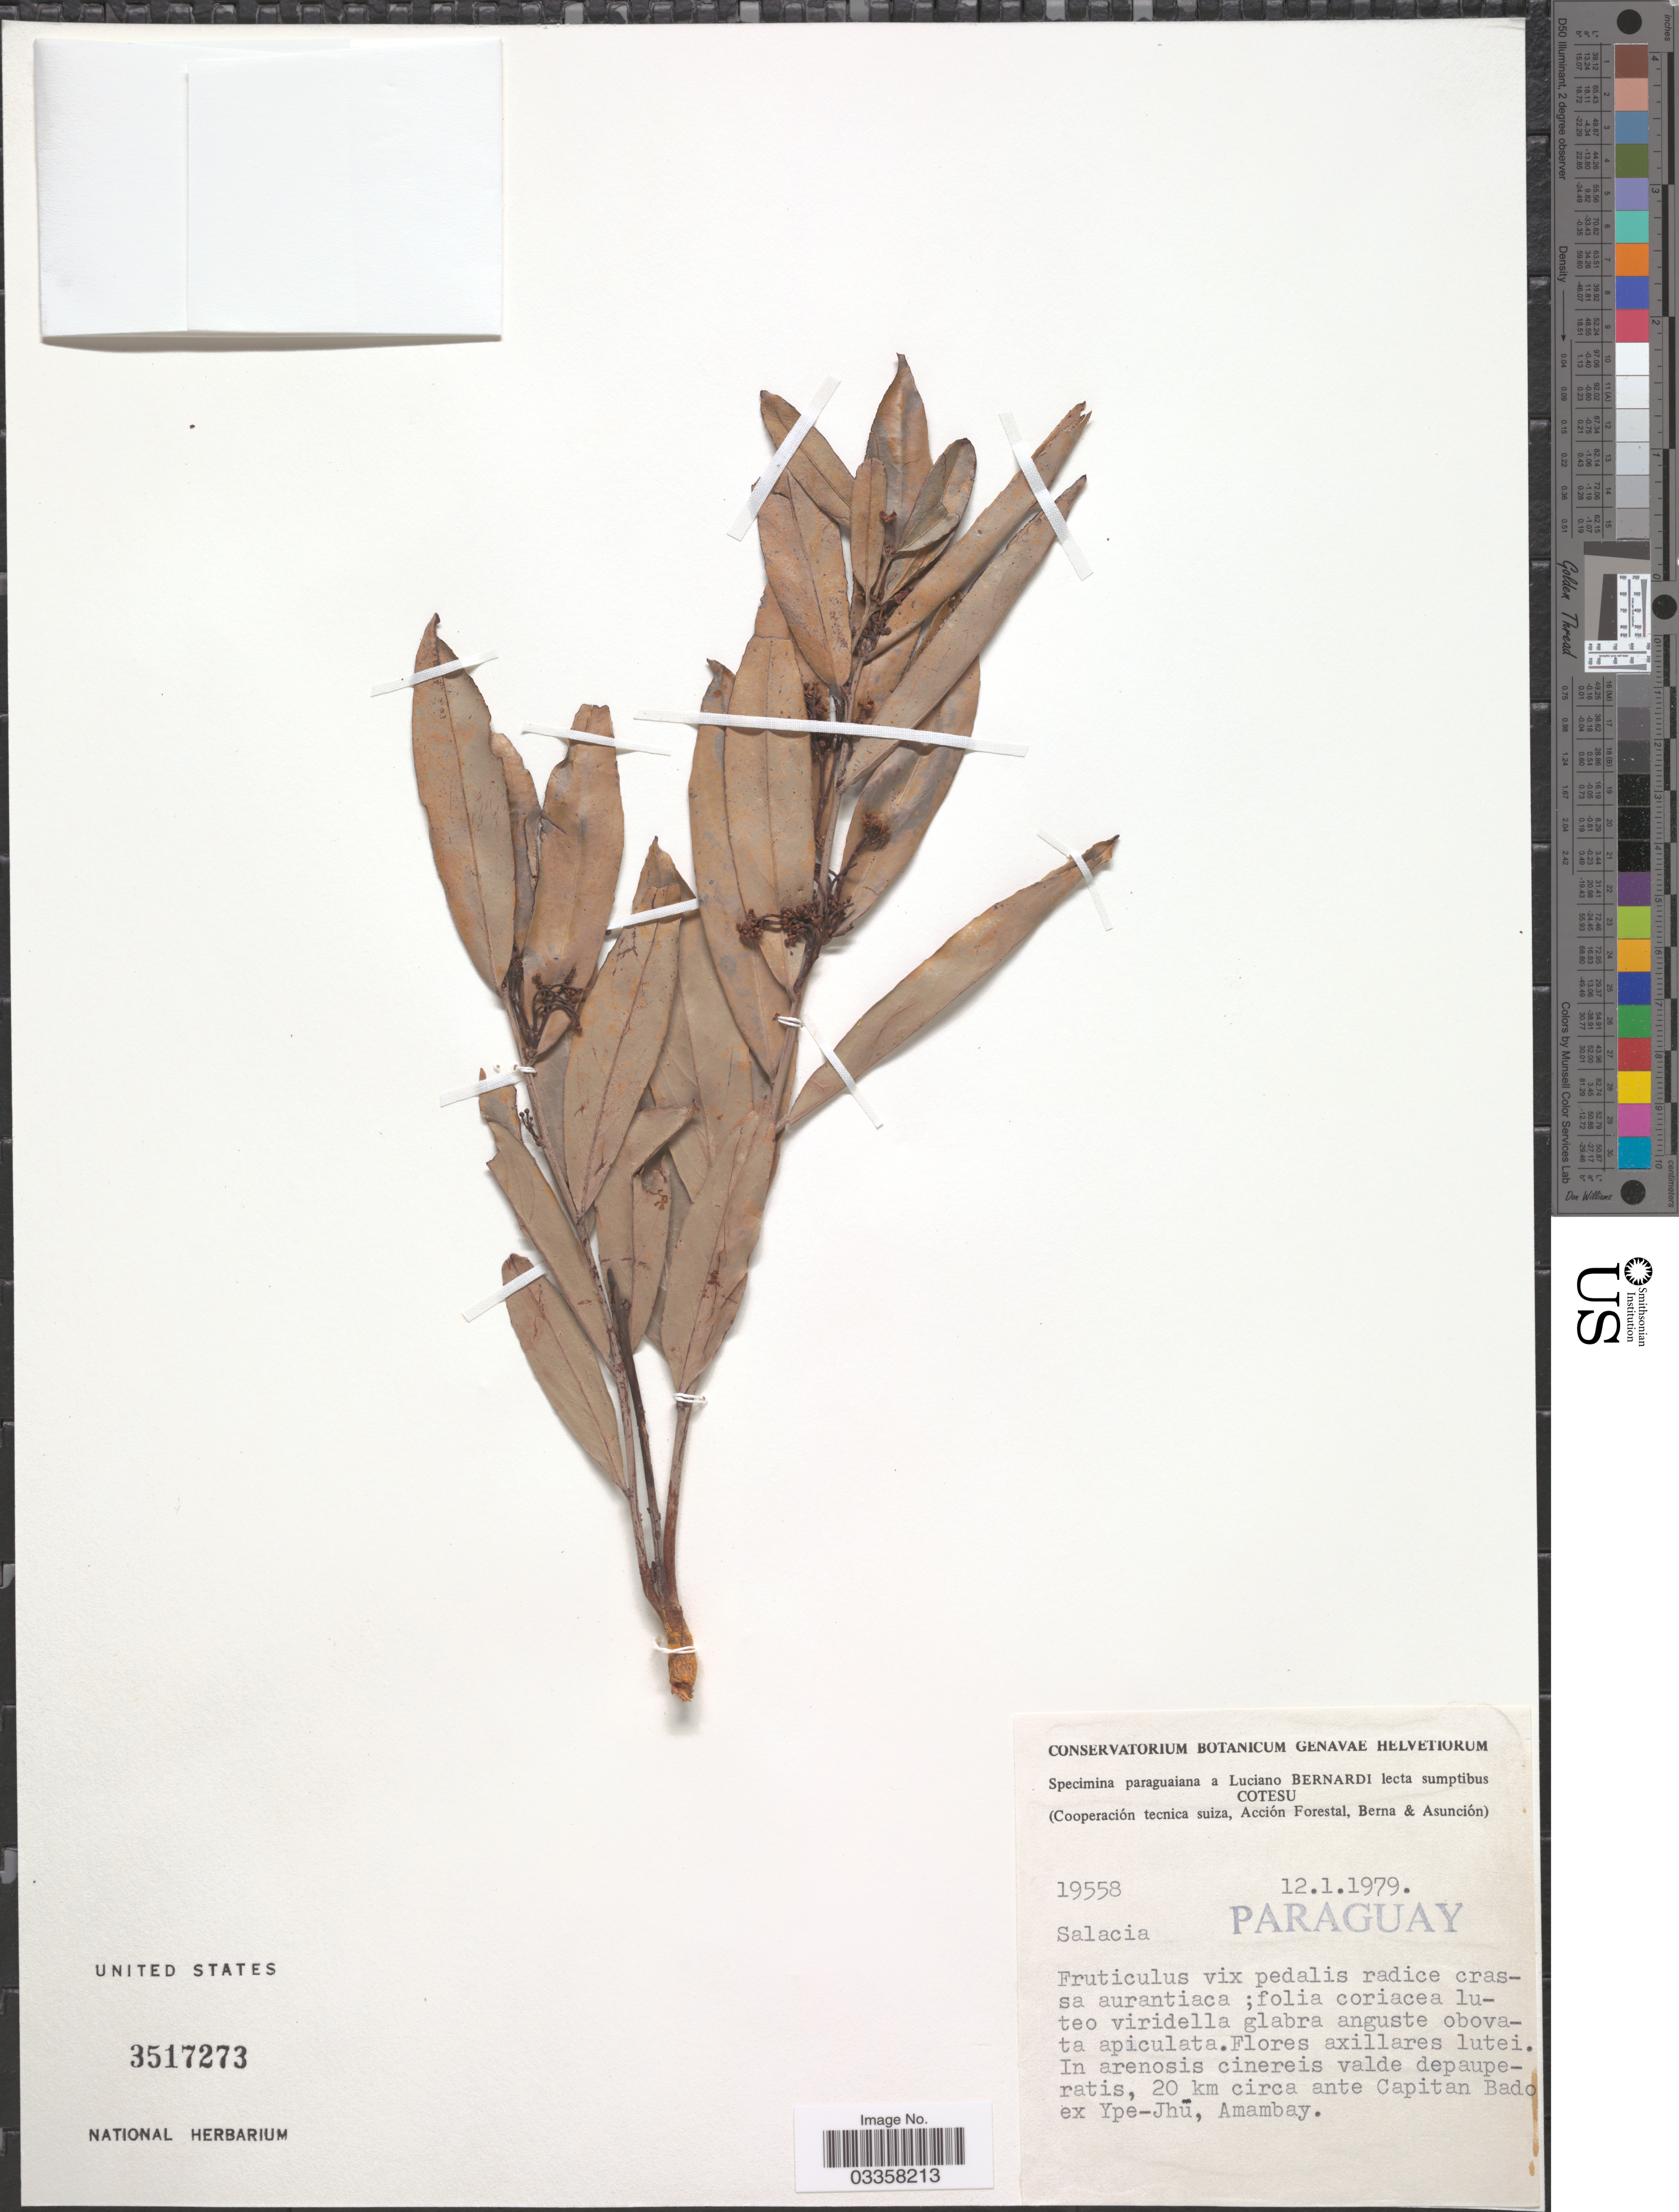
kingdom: Plantae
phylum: Tracheophyta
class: Magnoliopsida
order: Celastrales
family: Celastraceae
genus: Salacia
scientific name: Salacia sp.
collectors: L. Bernardi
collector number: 19558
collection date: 1979-01-12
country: Paraguay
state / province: Amambay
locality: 20 km circa entre ante Capitan Bado ex Ype-Jhú.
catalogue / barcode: US 3517273